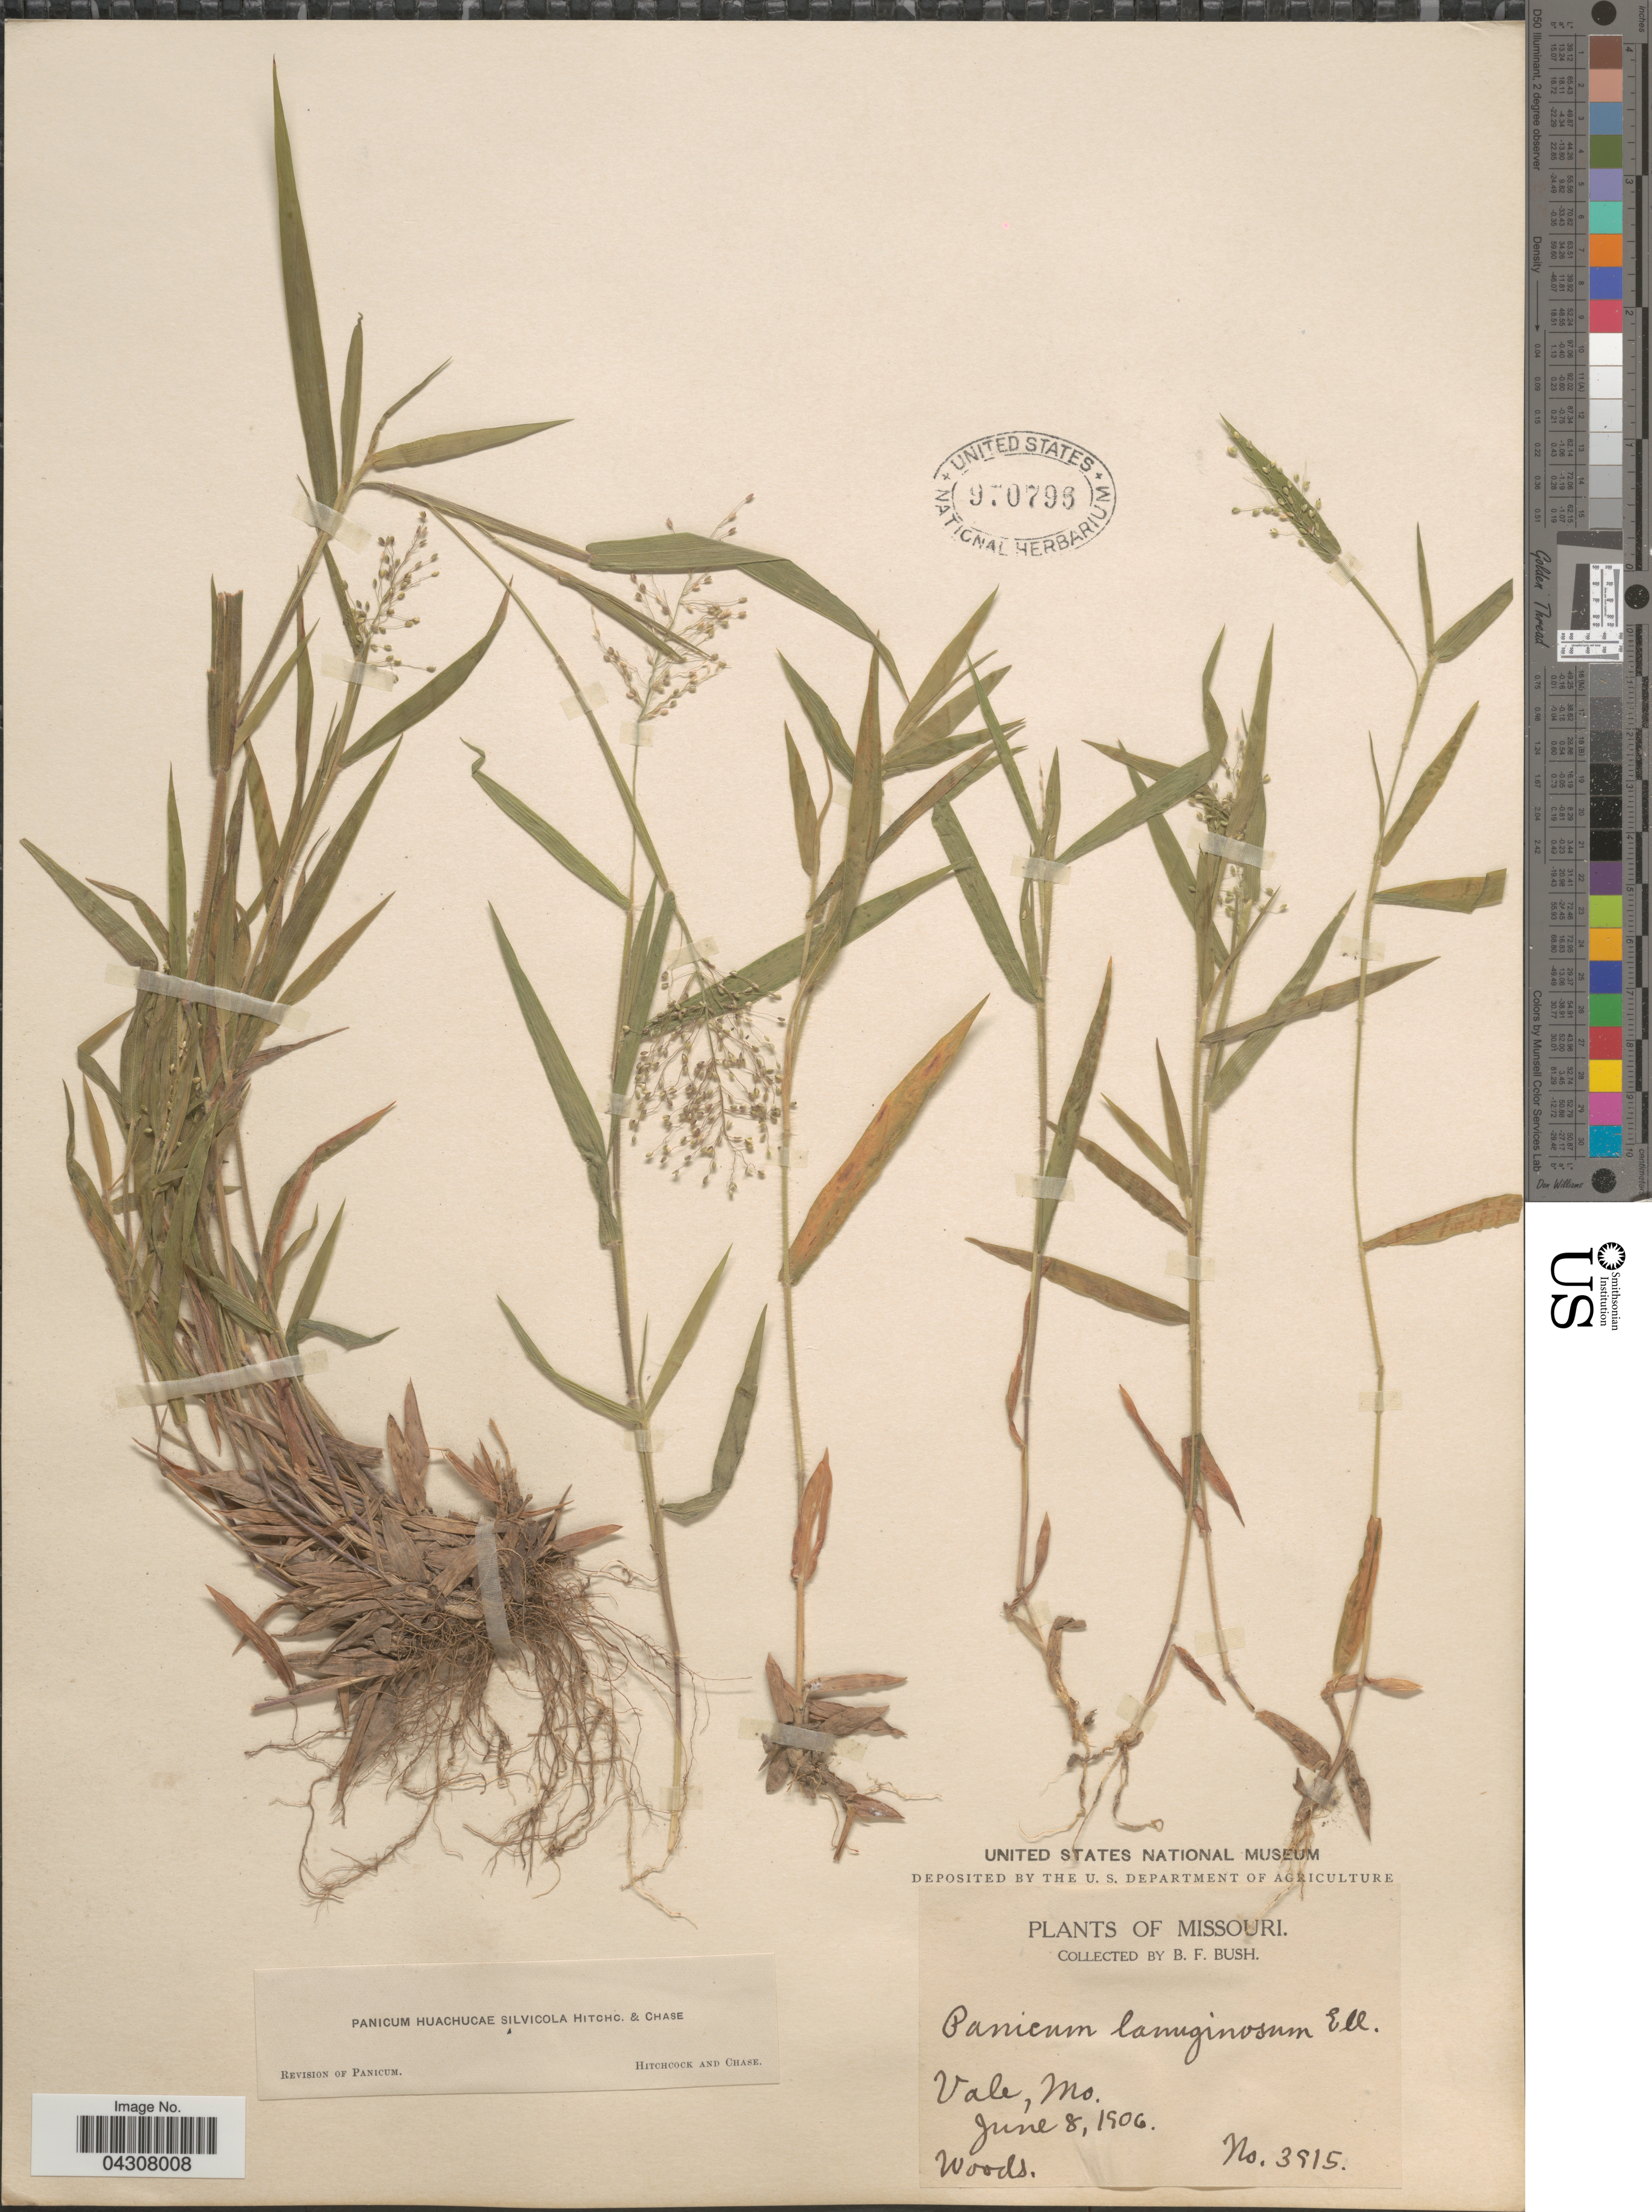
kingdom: Plantae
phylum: Tracheophyta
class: Liliopsida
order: Poales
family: Poaceae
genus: Dichanthelium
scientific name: Dichanthelium acuminatum var. acuminatum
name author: (Sw.) Gould & C.A. Clark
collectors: B. F. Bush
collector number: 3915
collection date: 1906-06-08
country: United States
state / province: Missouri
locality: Vale.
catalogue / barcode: US 970793